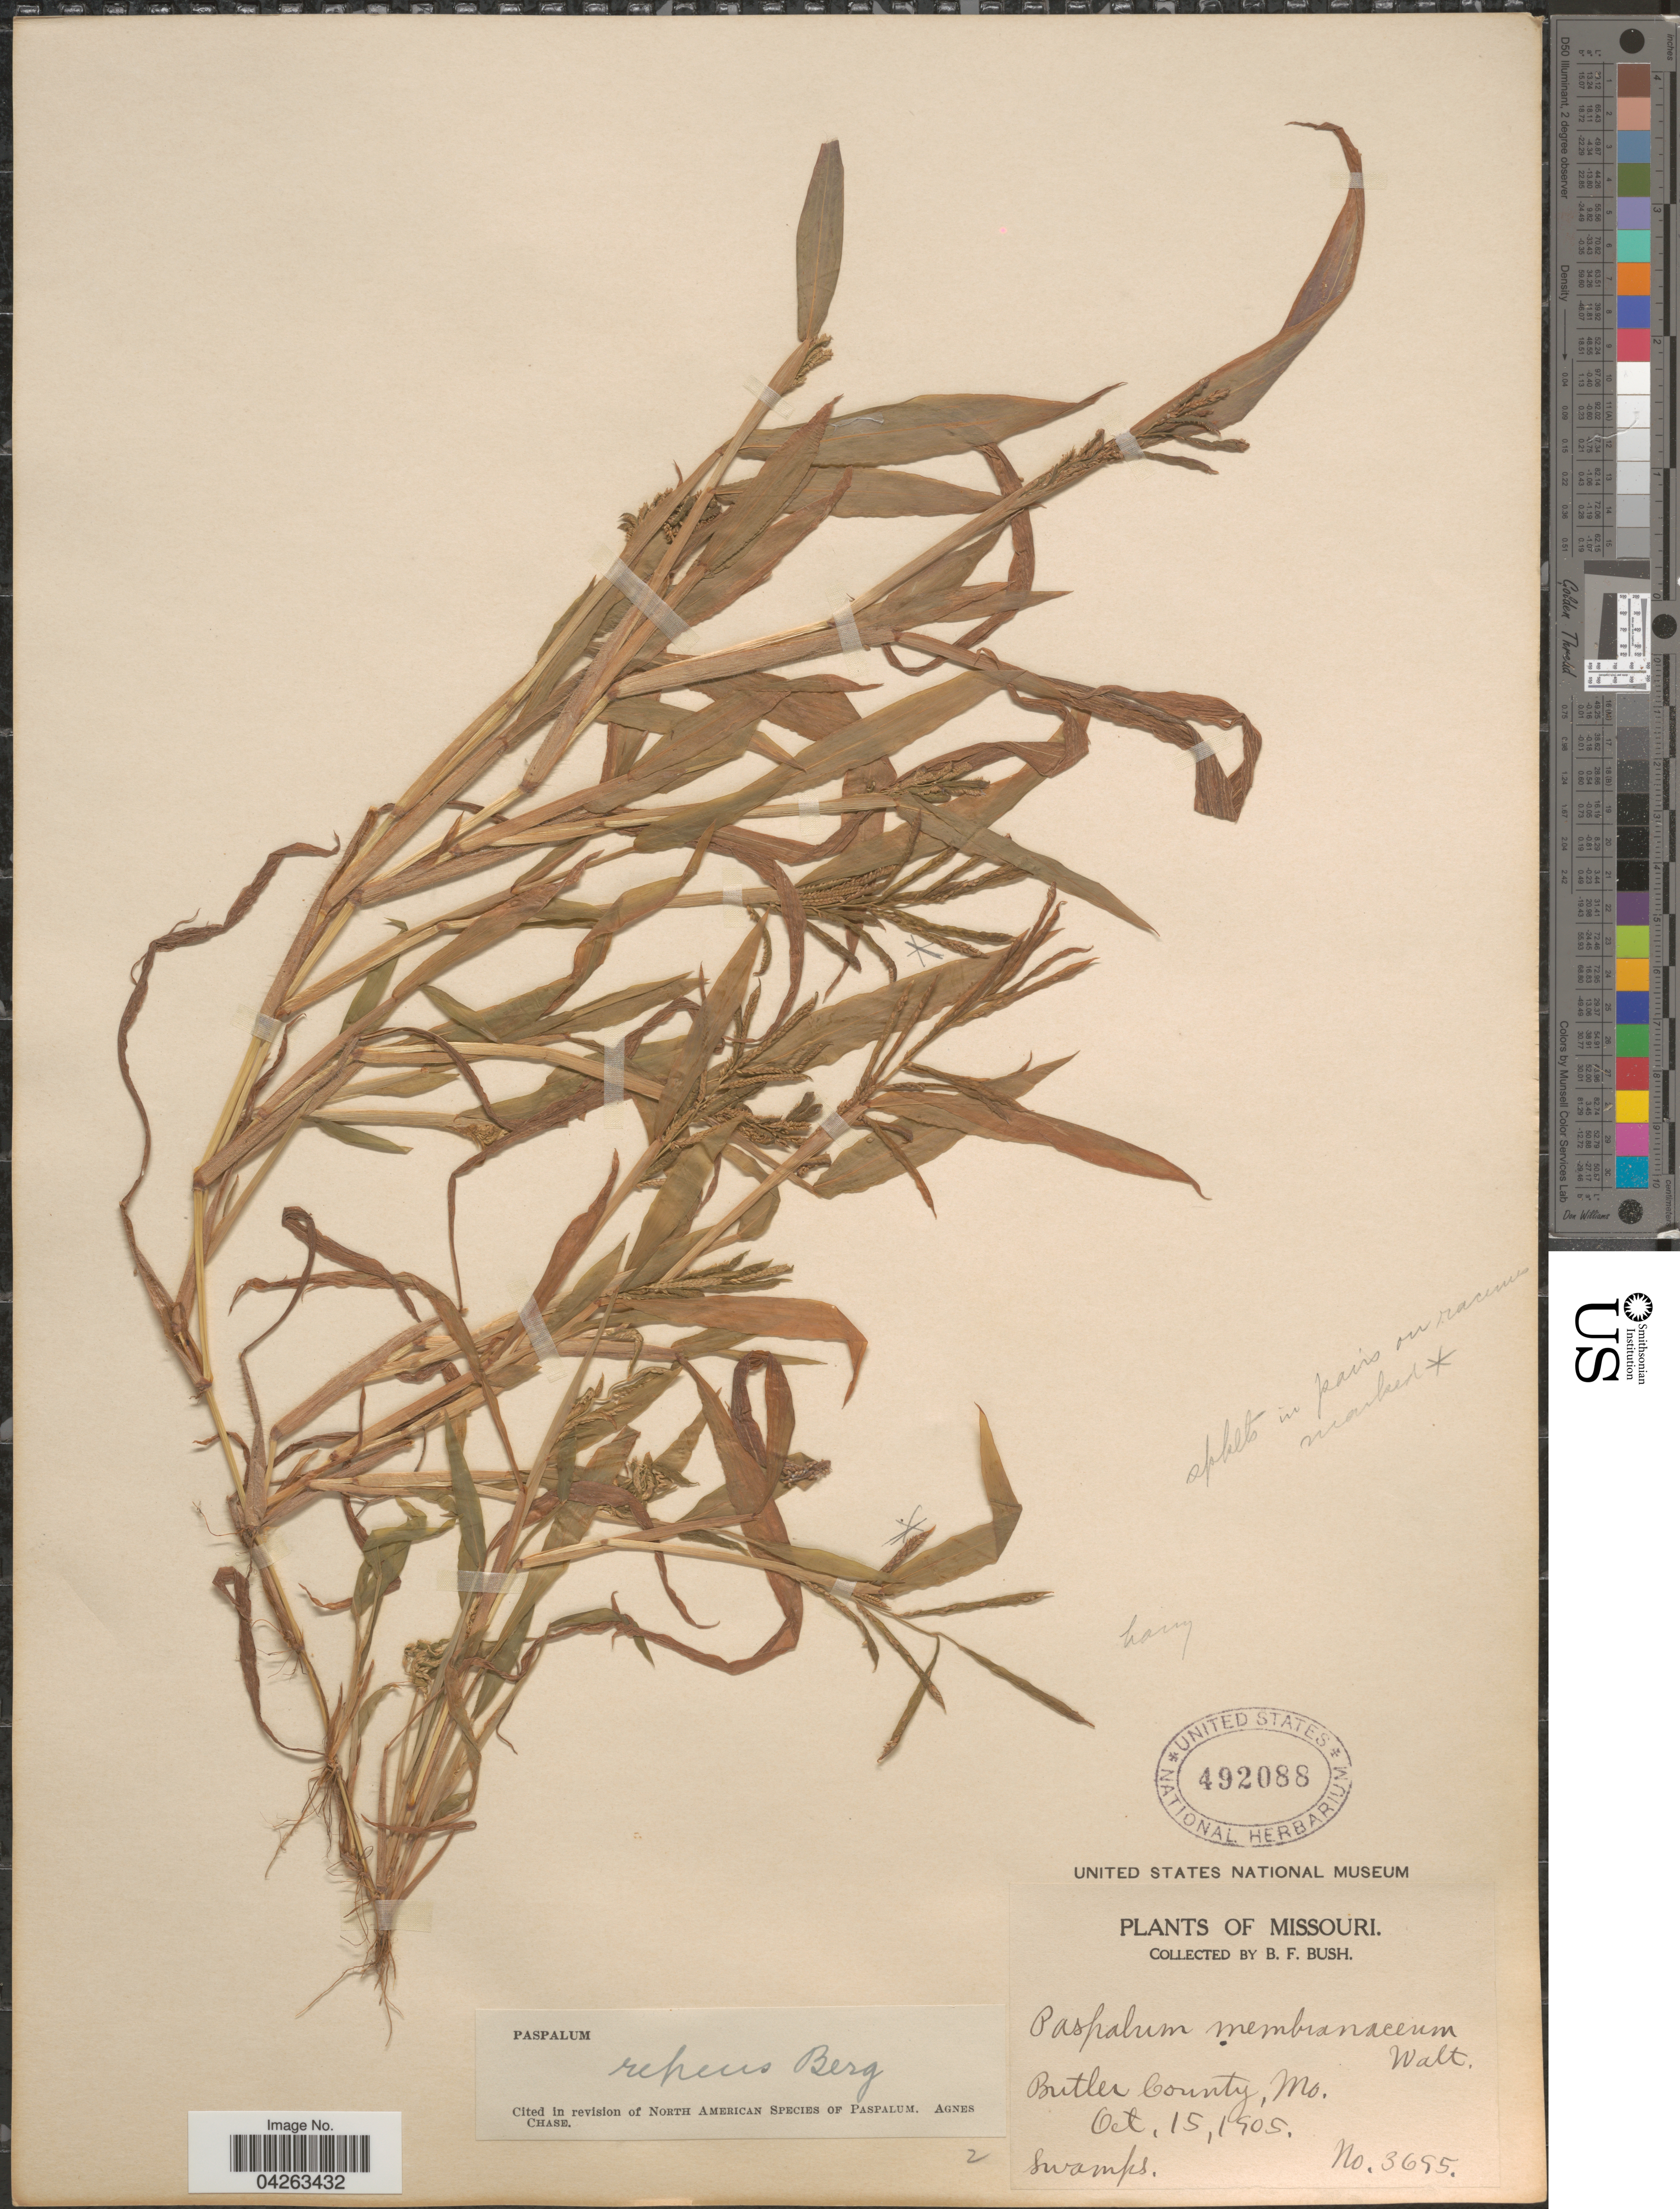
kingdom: Plantae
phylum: Tracheophyta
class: Liliopsida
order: Poales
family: Poaceae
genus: Paspalum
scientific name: Paspalum repens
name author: P.J. Bergius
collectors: B. F. Bush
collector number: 3695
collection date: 1905-10-15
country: United States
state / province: Missouri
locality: Butler County.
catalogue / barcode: US 492088